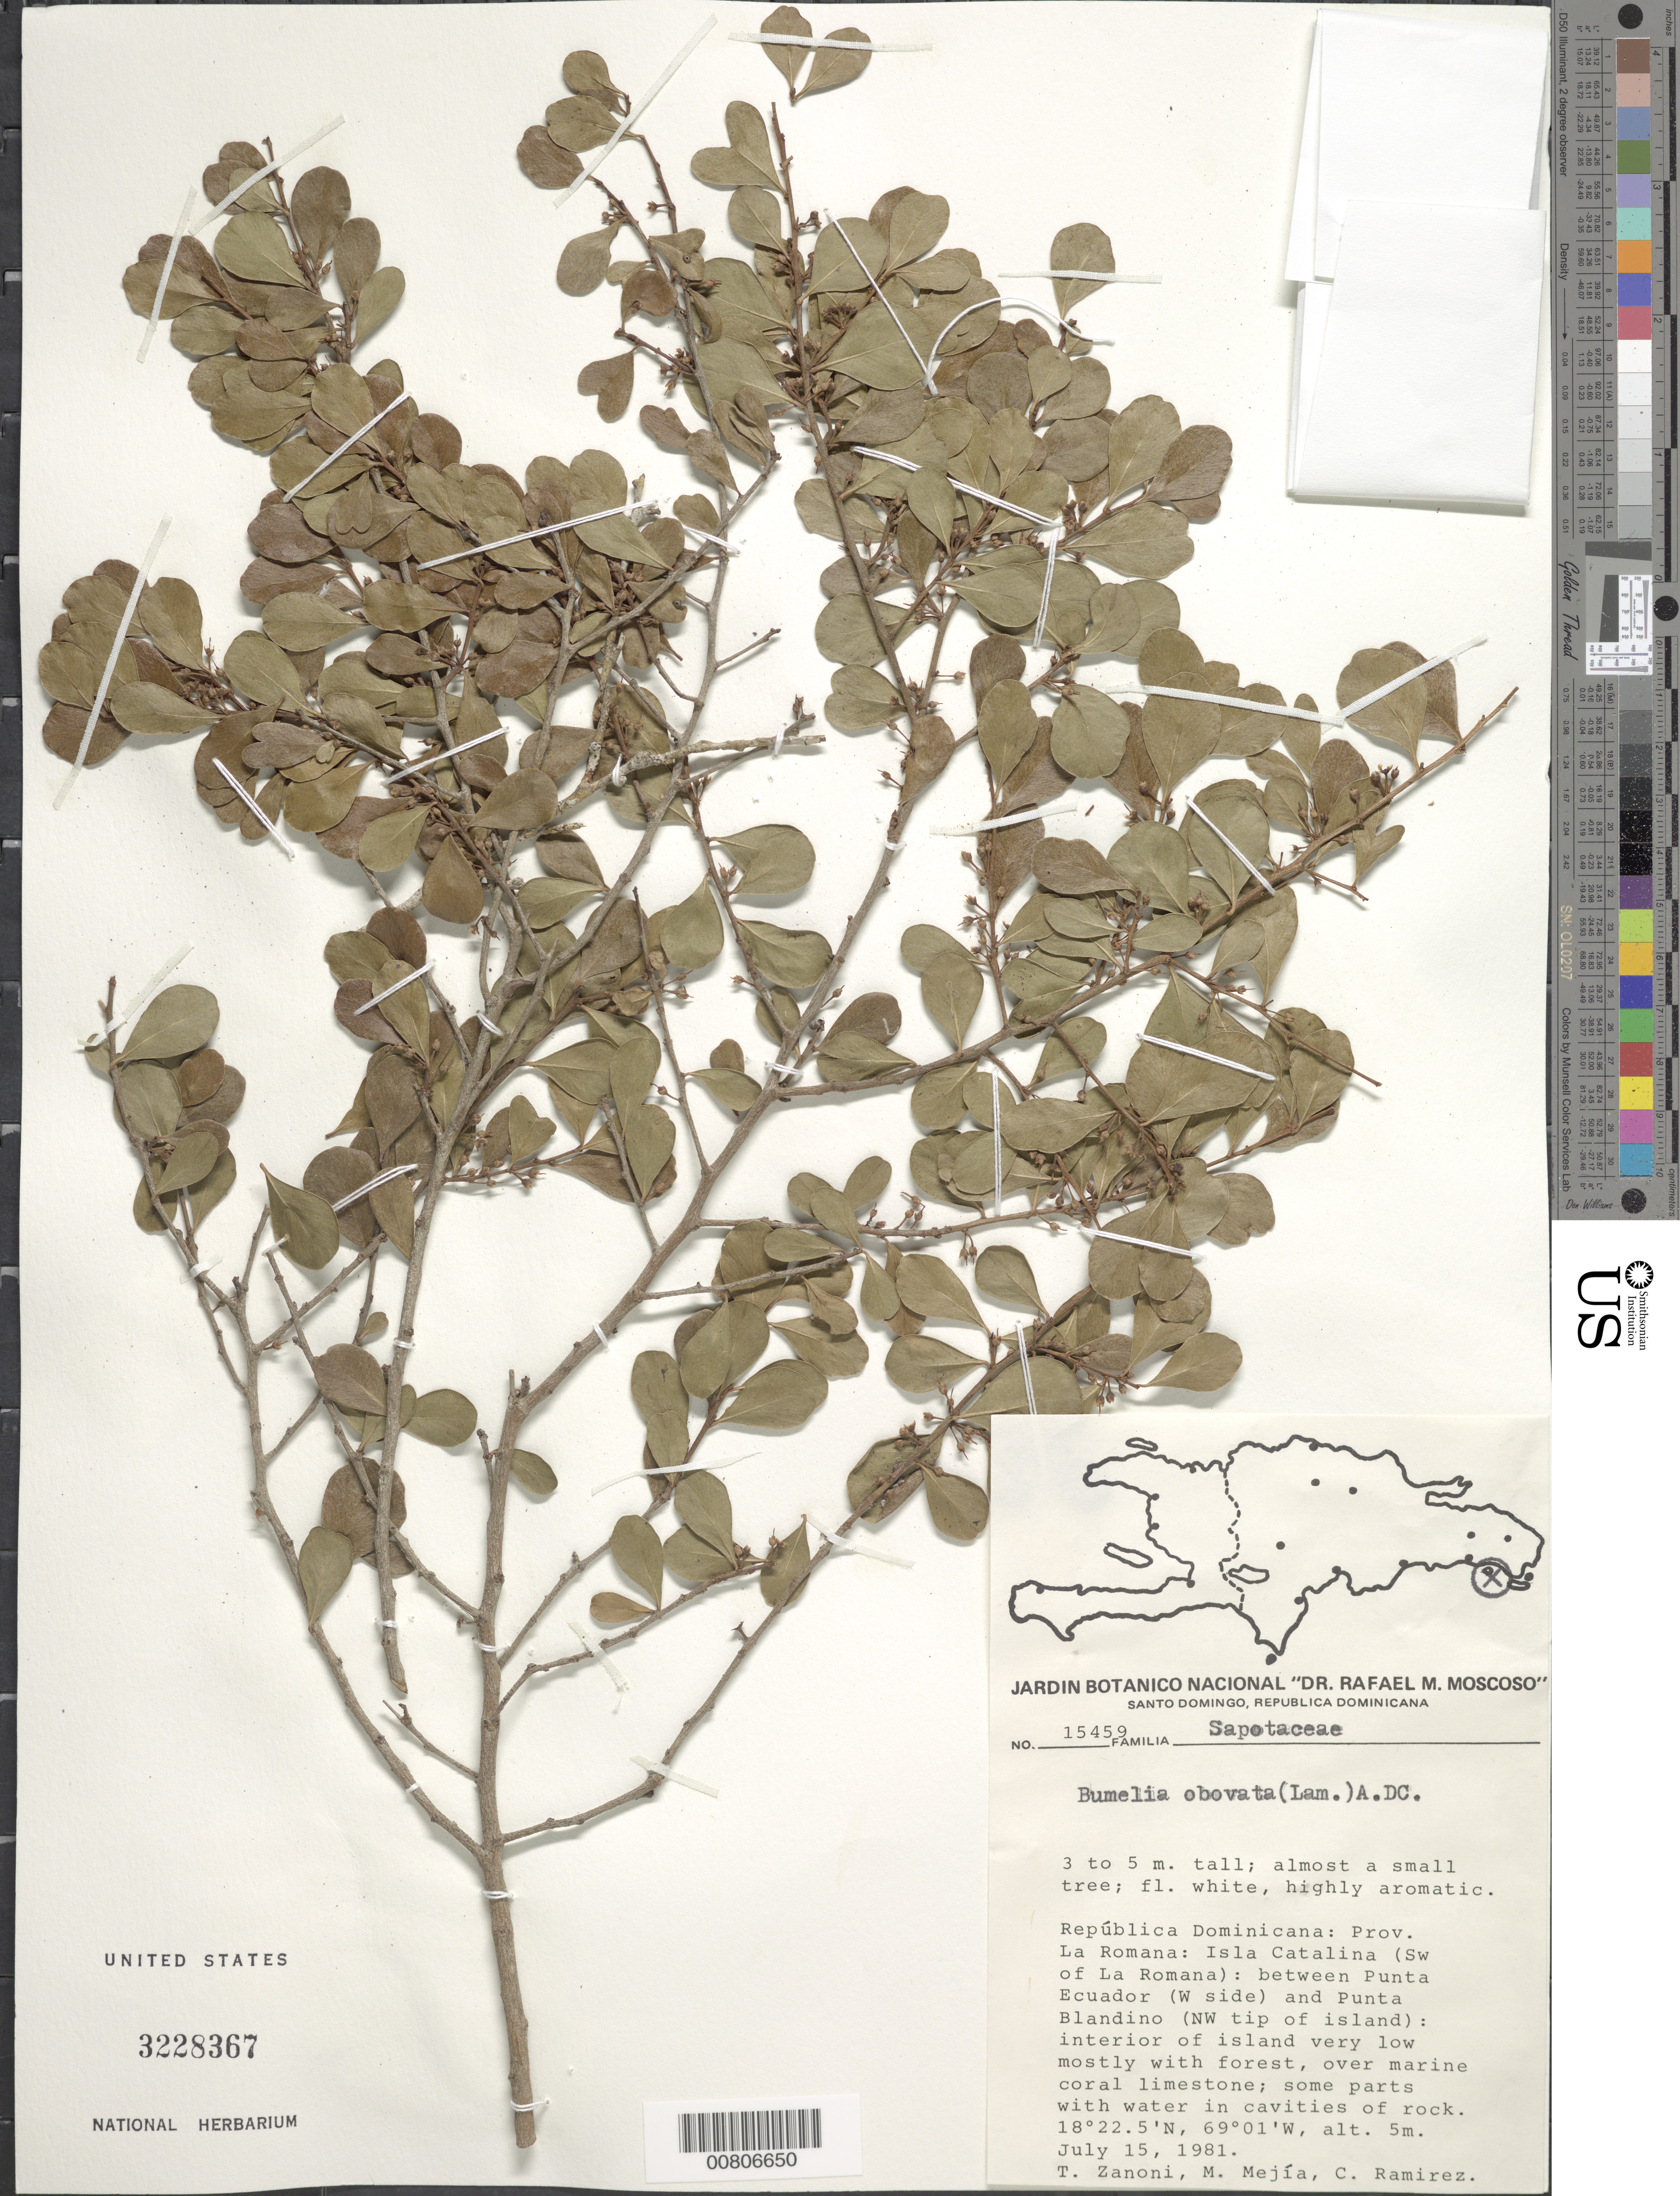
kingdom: Plantae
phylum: Tracheophyta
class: Magnoliopsida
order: Ericales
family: Sapotaceae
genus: Sideroxylon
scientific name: Sideroxylon obovatum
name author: Lam.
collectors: T. A. Zanoni, M. Mejia & C. Ramirez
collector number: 15459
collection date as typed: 15 Jul 1981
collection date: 1981-07-15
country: Dominican Republic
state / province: La Romana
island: Hispaniola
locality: Isla Catalina, SW of La Romana, between Punta Ecuador (W side) and Punta Blandino (NW tip of island)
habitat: Low island, mostly with forest over marine coral limestone; some parts with water in cavities of rock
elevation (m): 5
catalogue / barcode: US 3228367